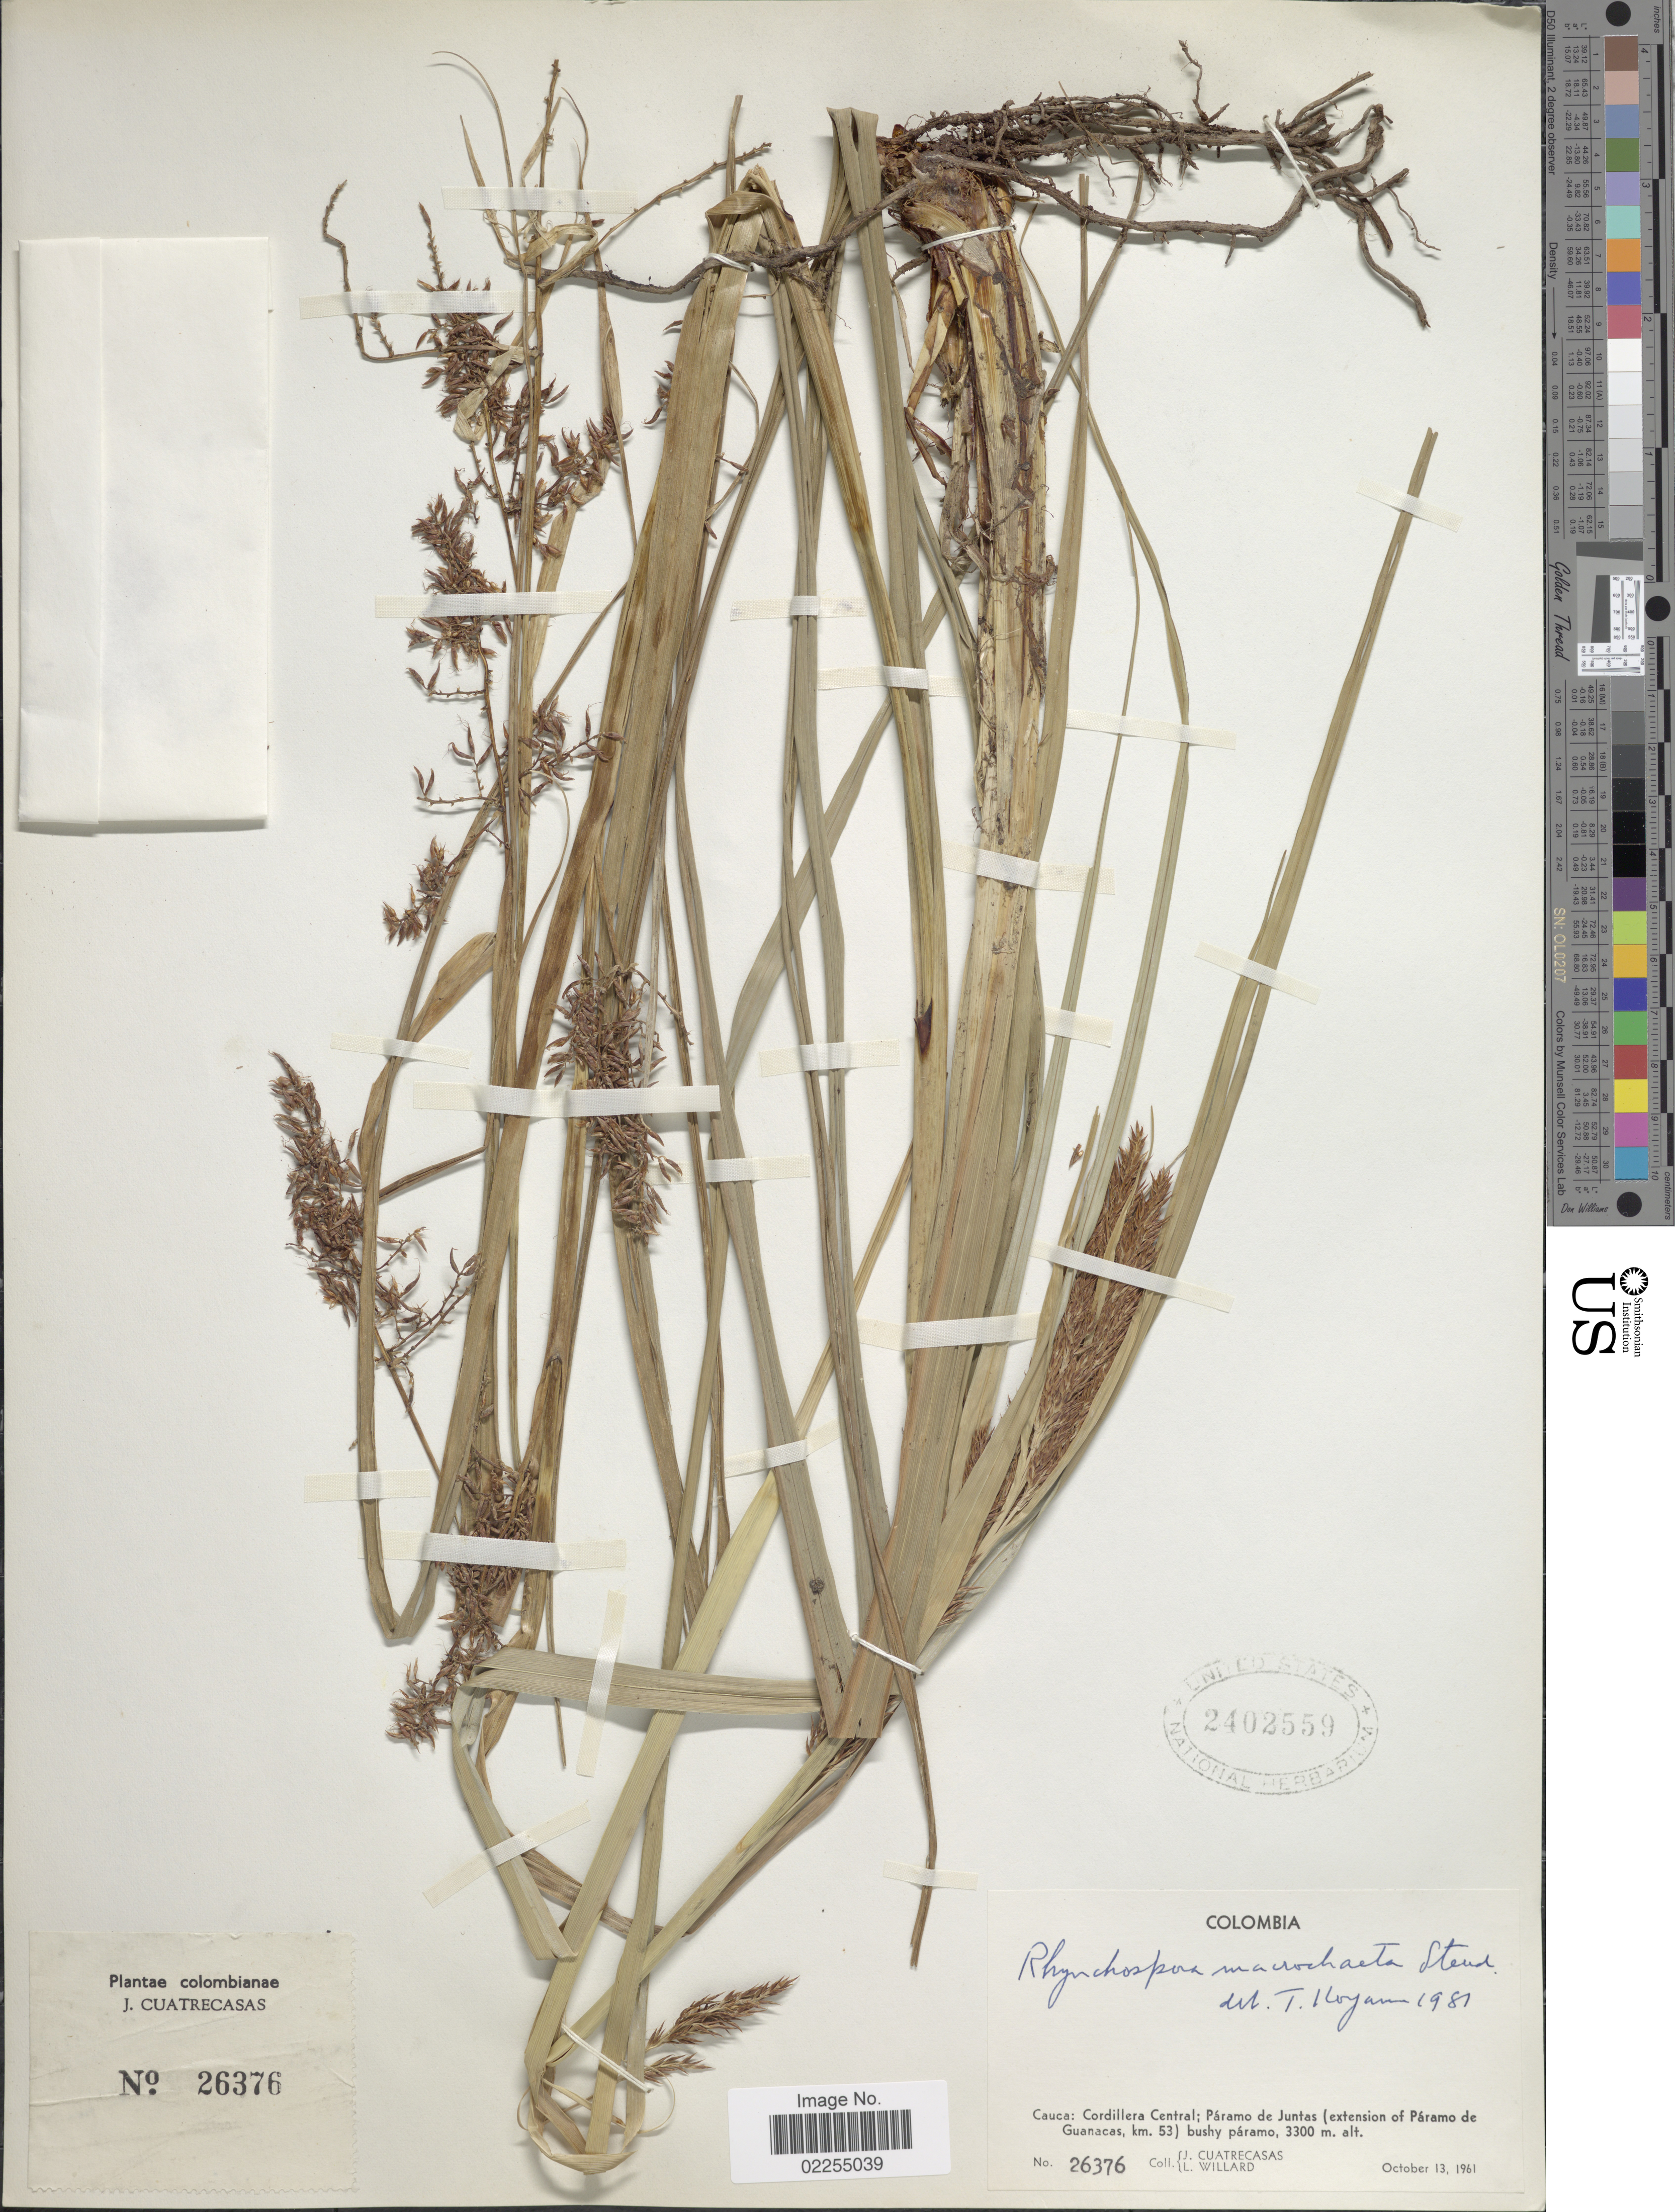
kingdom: Plantae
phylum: Tracheophyta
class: Liliopsida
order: Poales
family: Cyperaceae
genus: Rhynchospora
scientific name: Rhynchospora macrochaeta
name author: Steud. ex Boeckeler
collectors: J. Cuatrecasas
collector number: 26376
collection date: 1961-10-13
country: Colombia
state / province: Cauca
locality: Cordillera Central; Paramo de Juntas (extesion of Paramo de Guanacas, km. 53) bushy paramo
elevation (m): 3300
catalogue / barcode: US 2402559